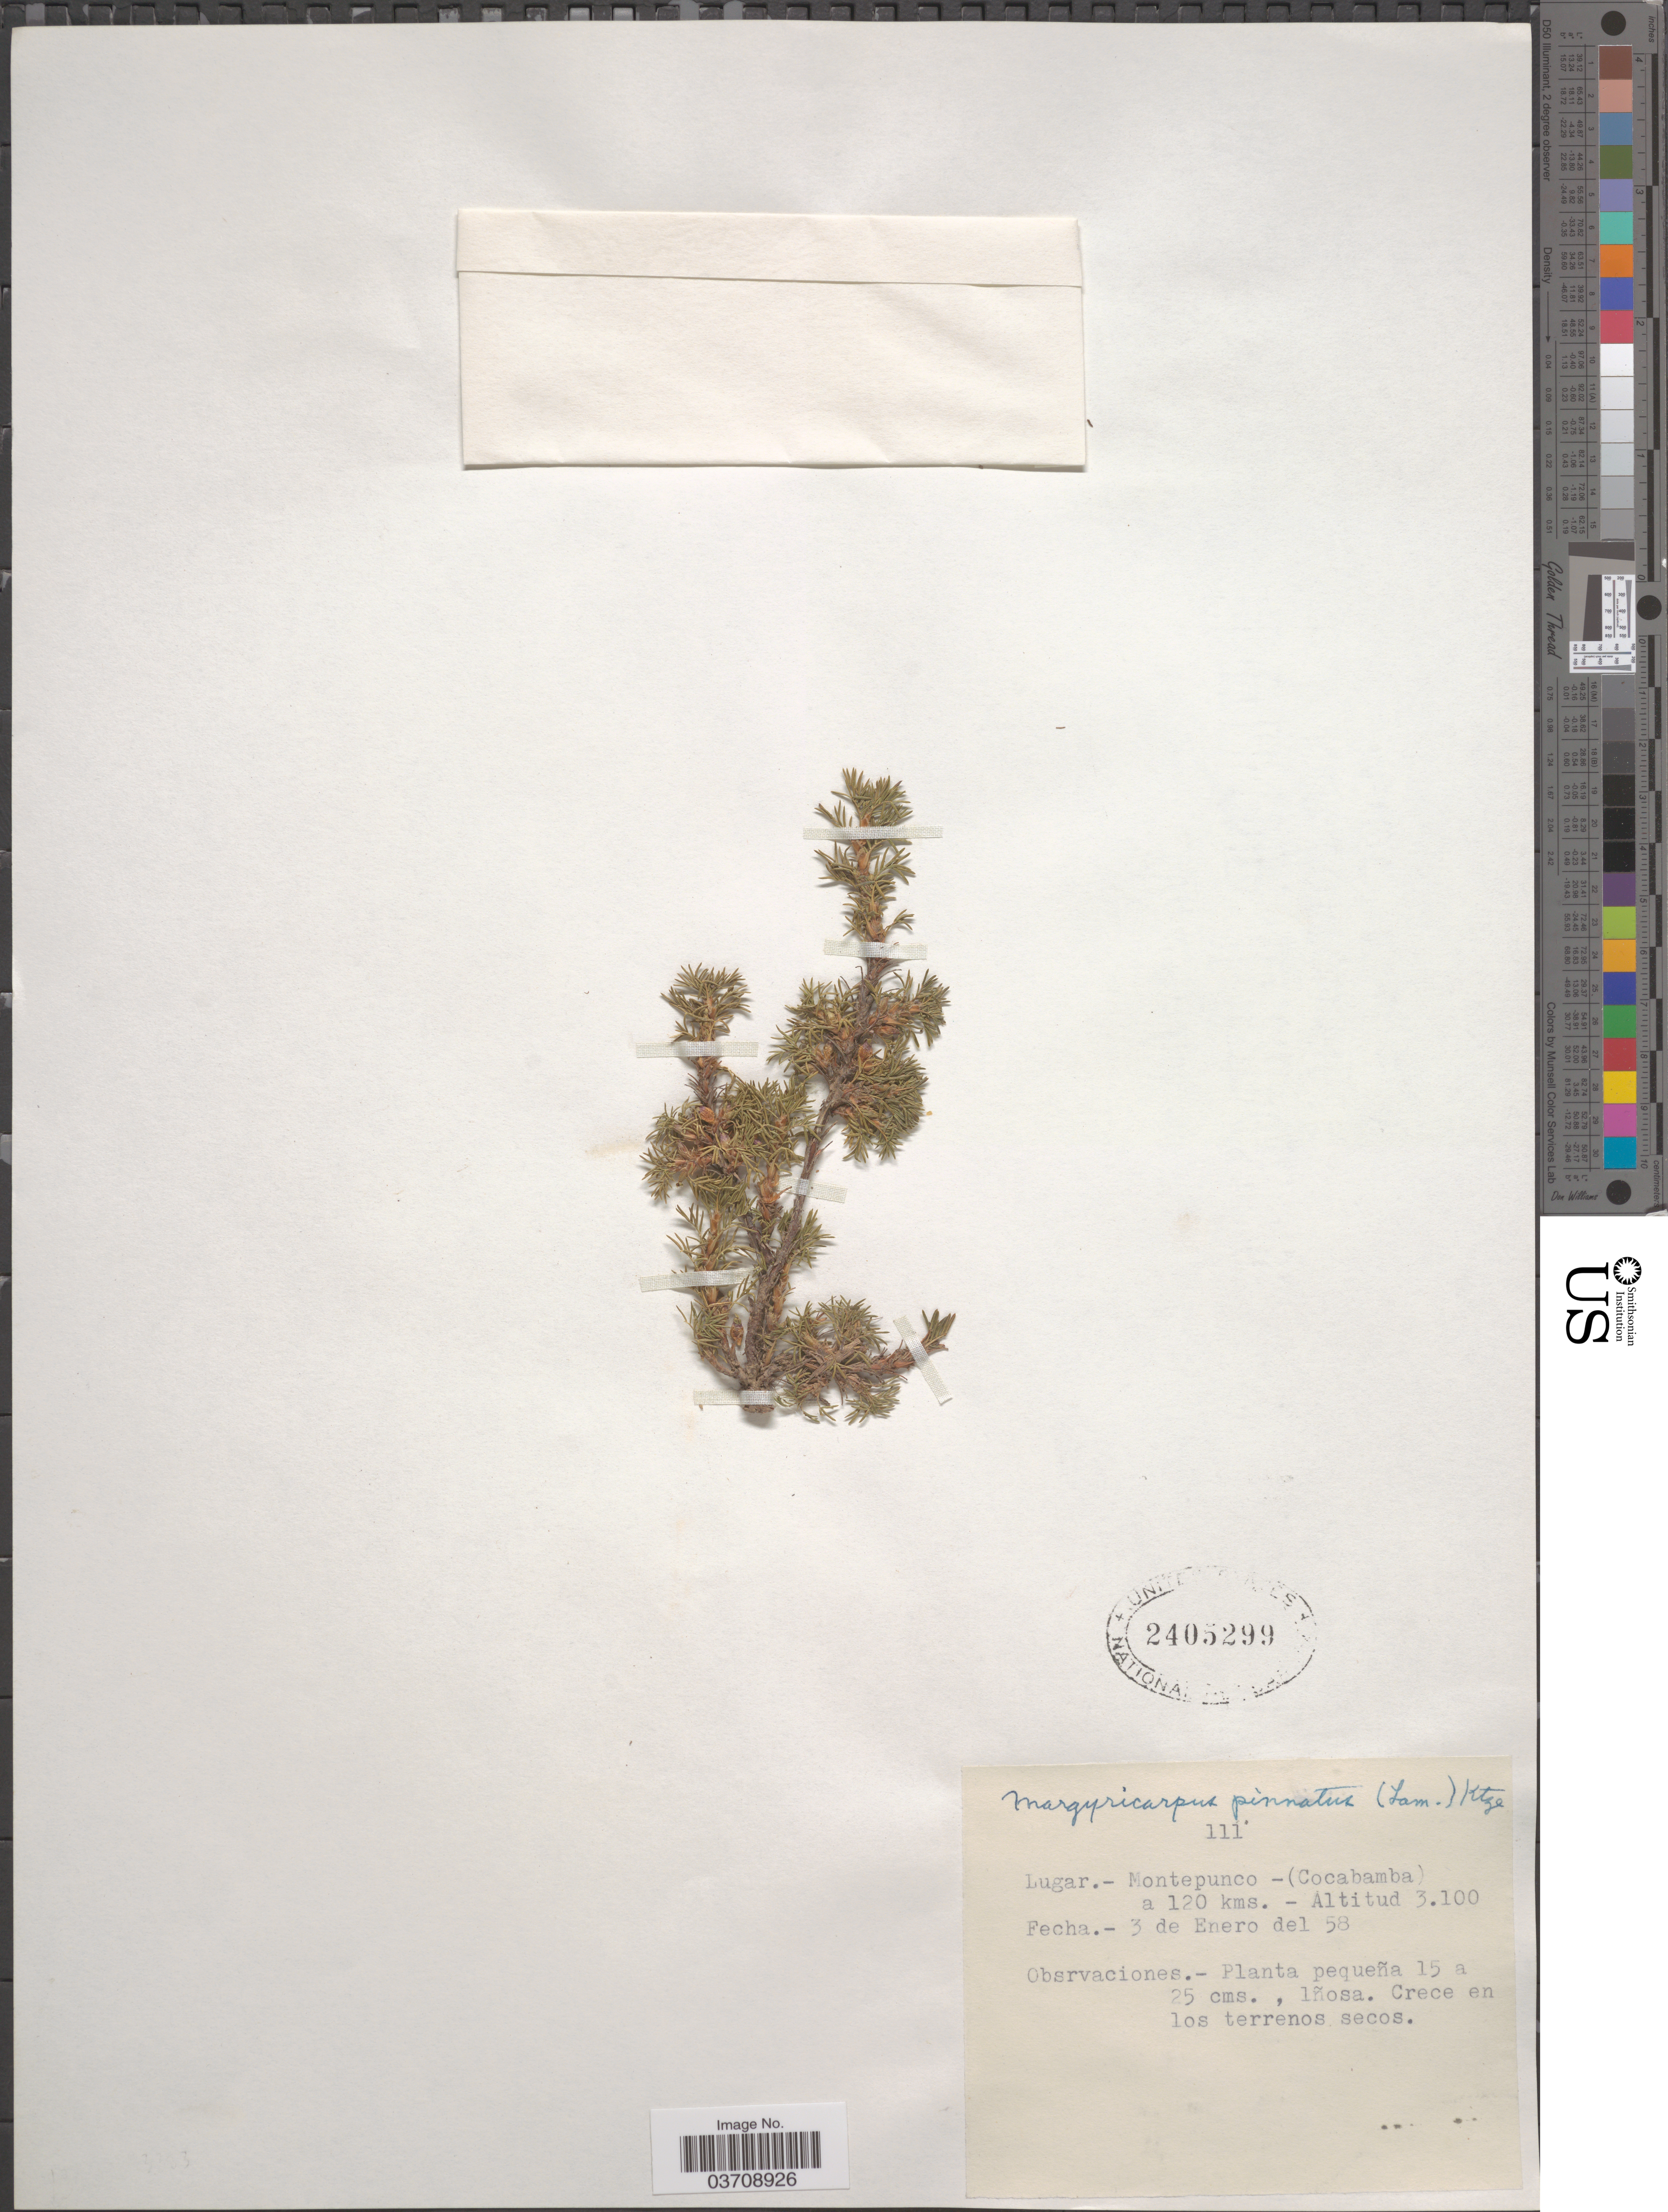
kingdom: Plantae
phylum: Tracheophyta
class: Magnoliopsida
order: Rosales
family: Rosaceae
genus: Margyricarpus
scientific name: Margyricarpus pinnatus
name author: (Lam.) Kuntze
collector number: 111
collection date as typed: Transcribed d/m/y: 3/1/58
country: Bolivia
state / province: Cochabamba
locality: Montepunco - (Cocabamba) a 120 kms.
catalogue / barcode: US 2405299